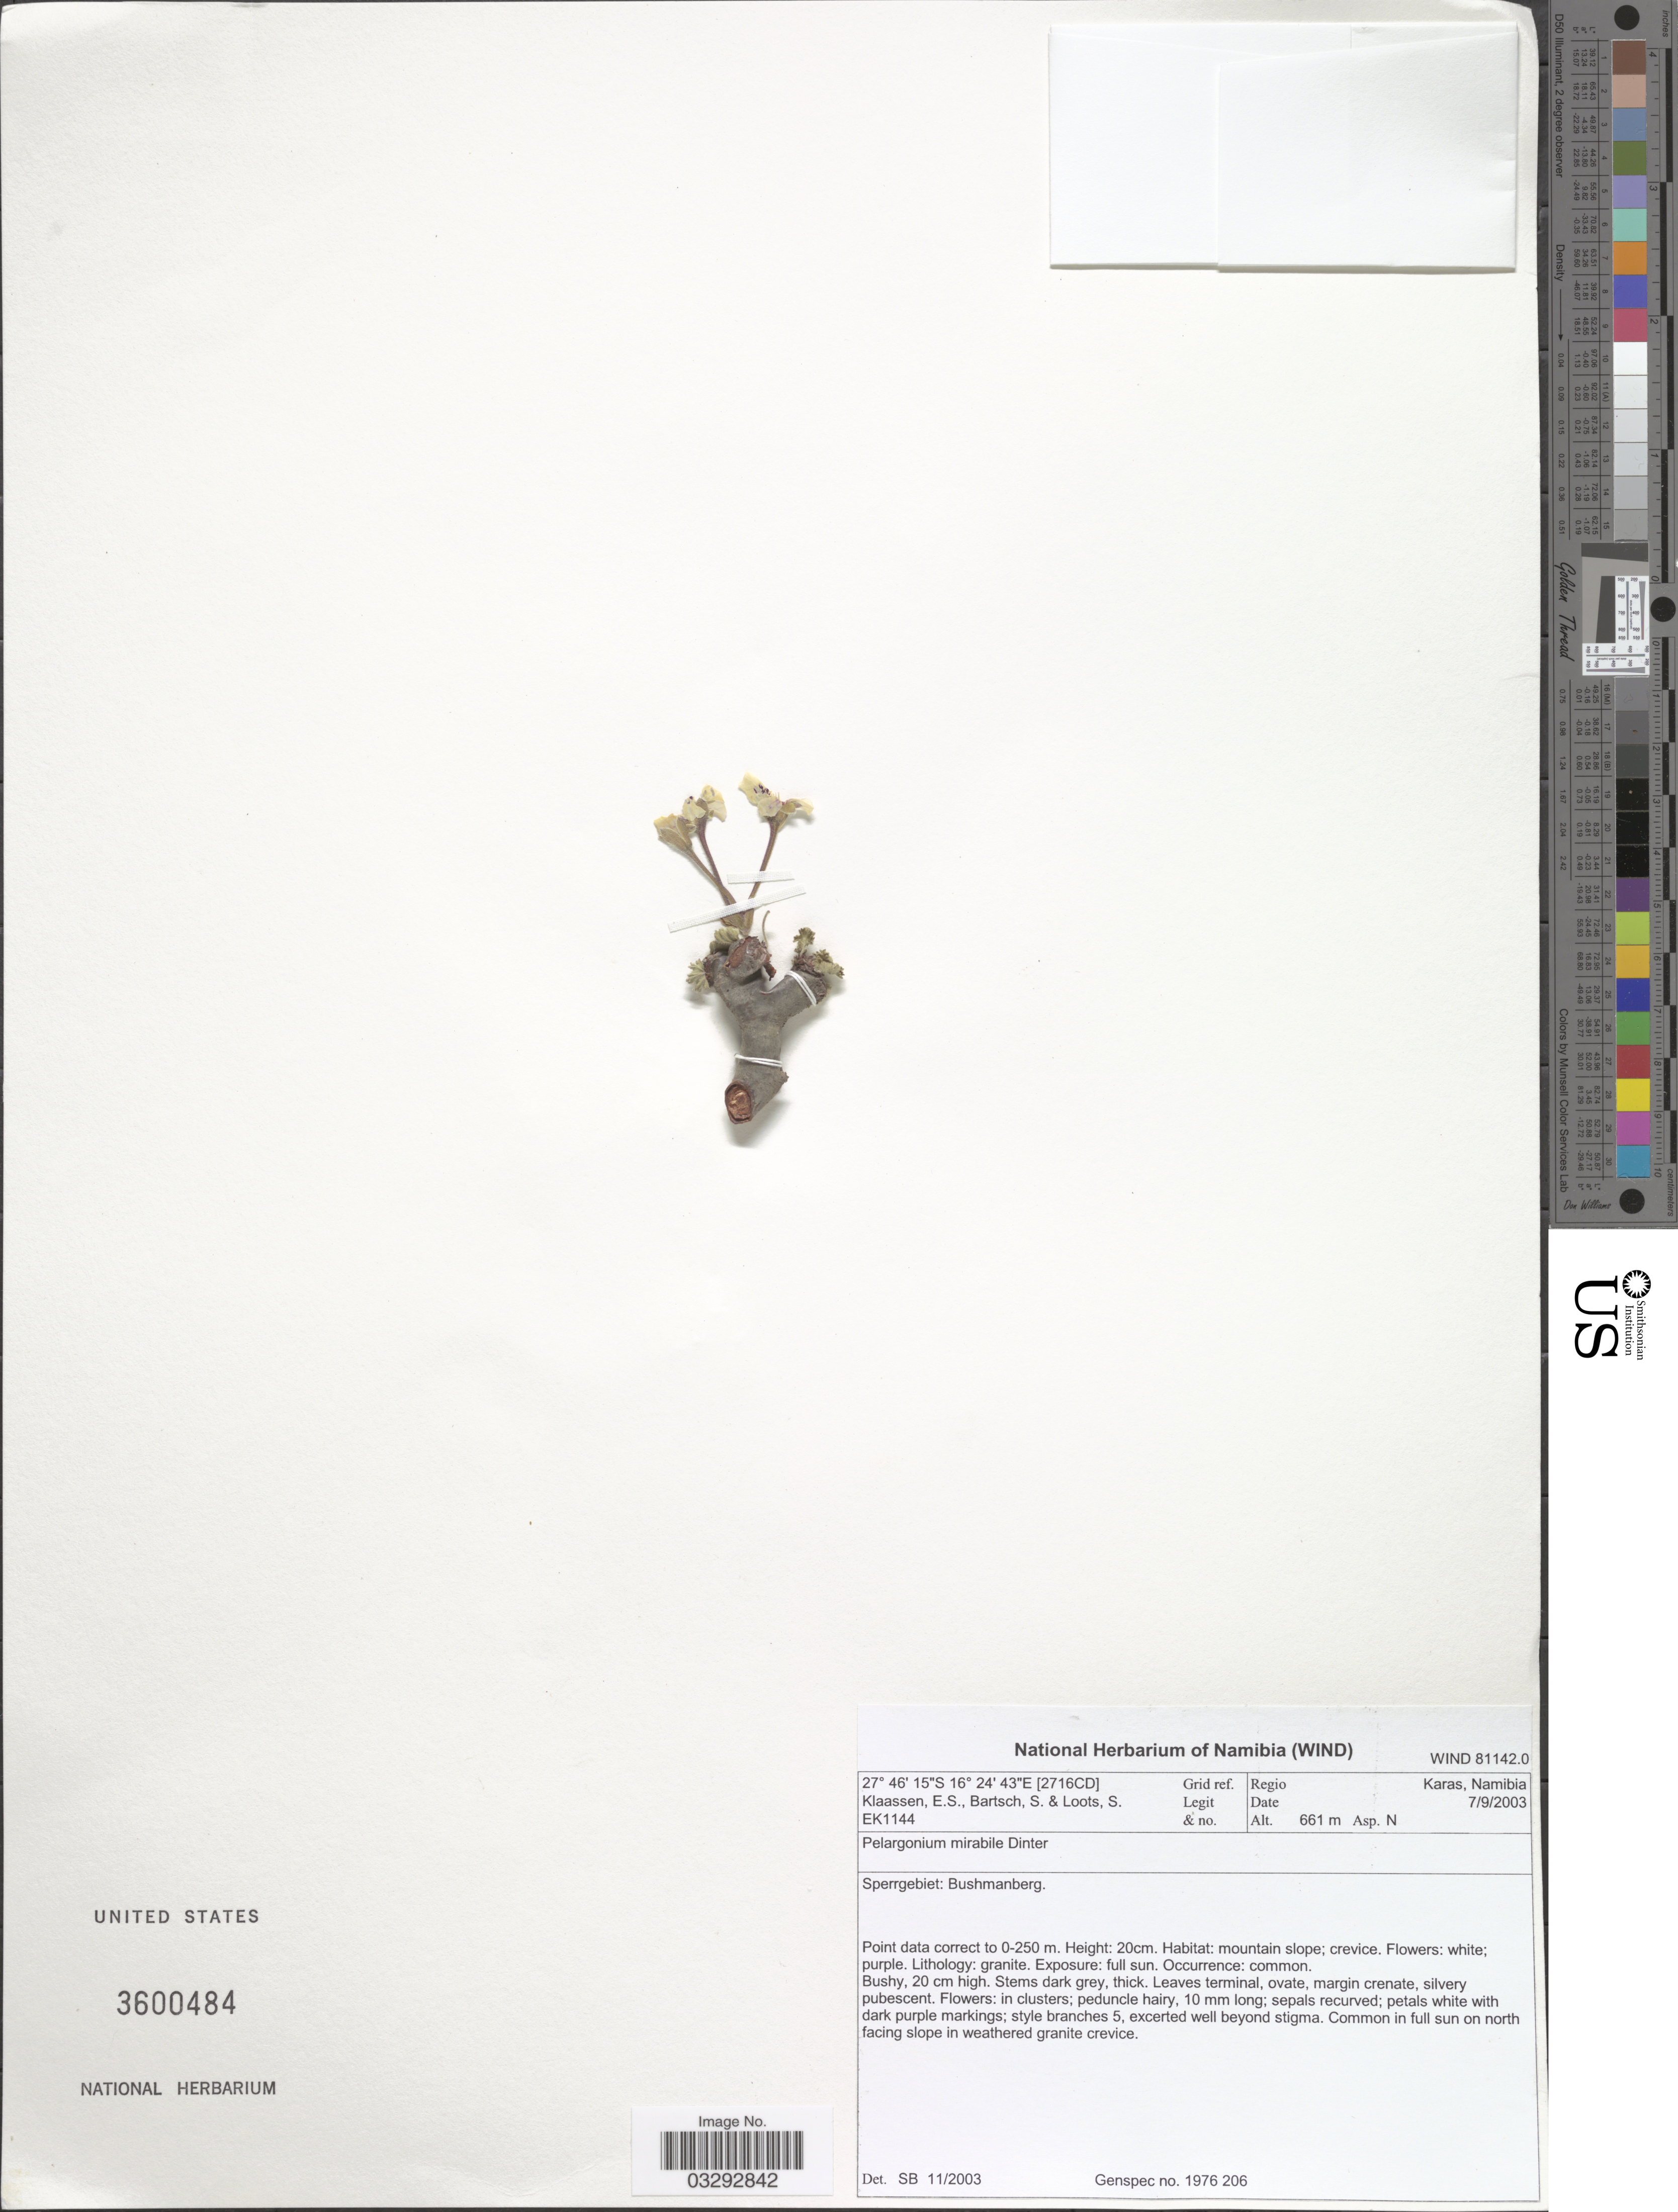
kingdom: Plantae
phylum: Tracheophyta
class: Magnoliopsida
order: Geraniales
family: Geraniaceae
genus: Pelargonium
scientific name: Pelargonium mirabile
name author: Dinter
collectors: E. S. Klaassen, S. Bartsch & S. Loots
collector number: EK1144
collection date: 2003-09-07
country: Namibia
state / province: Karas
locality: Grid ref. [2716CD], Regio Karas, Namibia, Sperrgebiet: Bushmanberg.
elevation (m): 661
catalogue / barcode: US 3600484